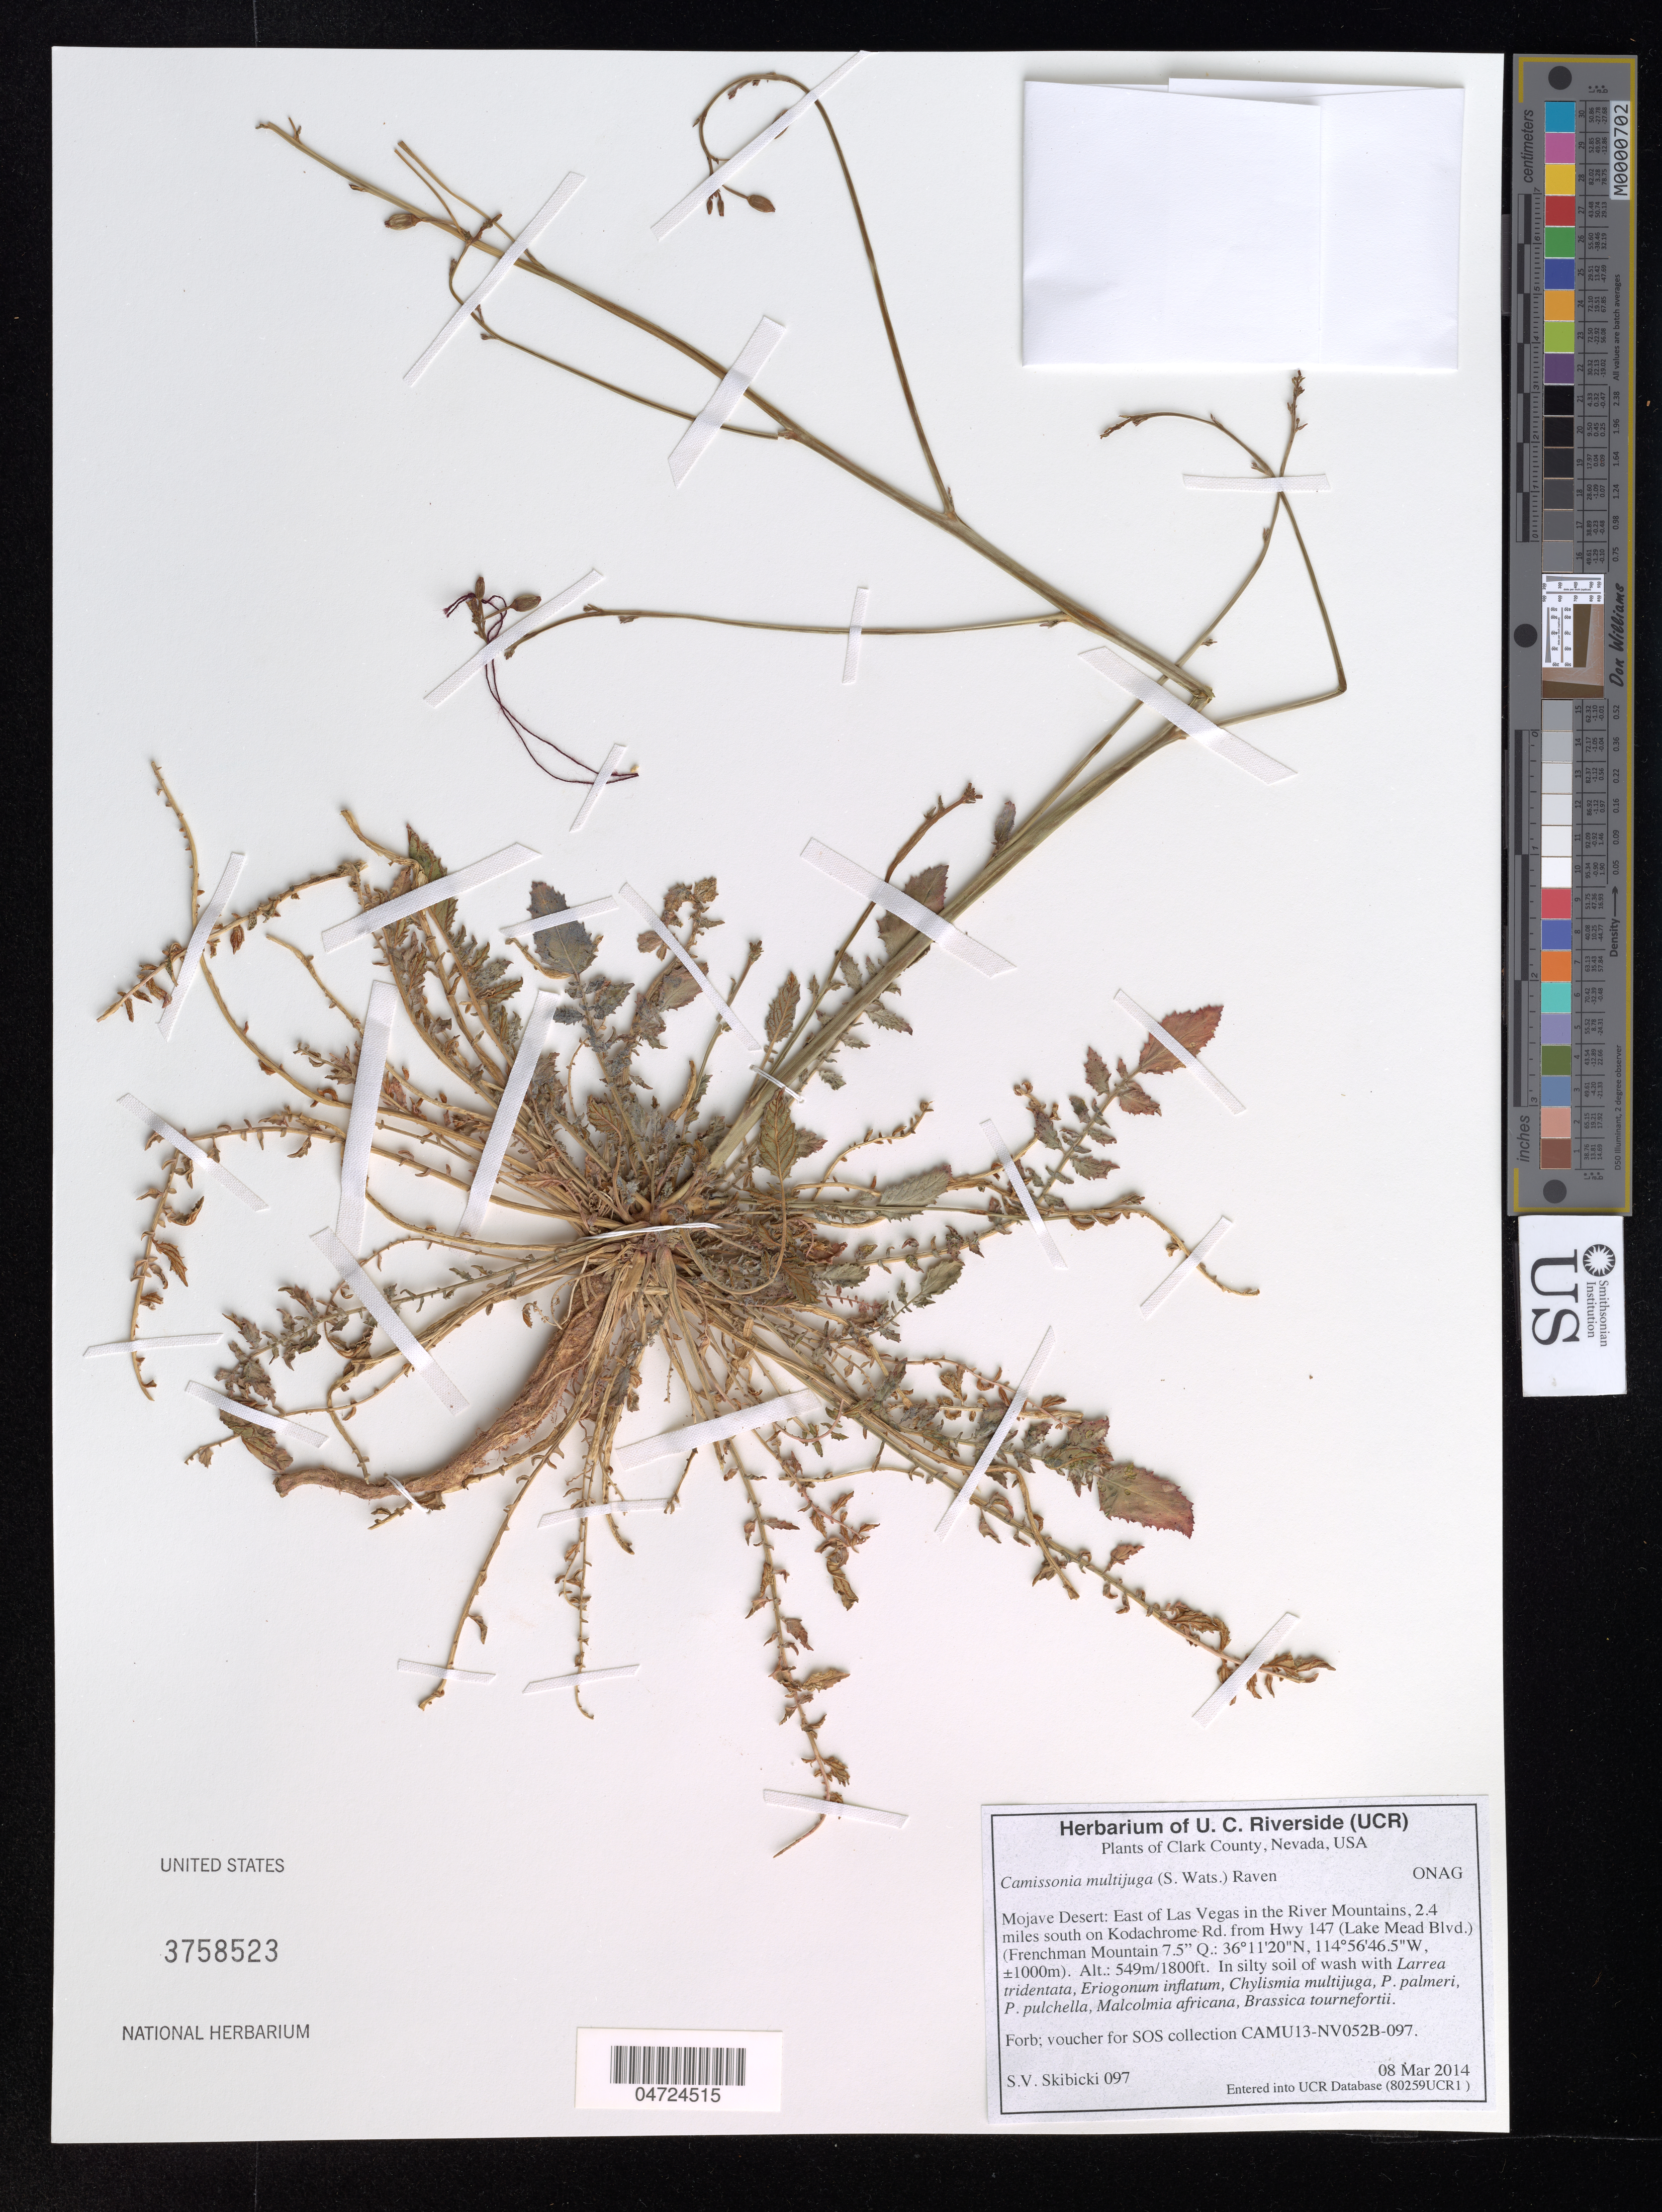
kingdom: Plantae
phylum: Tracheophyta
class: Magnoliopsida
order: Myrtales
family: Onagraceae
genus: Camissonia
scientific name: Camissonia multijuga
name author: (S. Watson) P.H. Raven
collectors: S. Skibicki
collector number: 097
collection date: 2014-03-08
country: United States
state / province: Nevada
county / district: Clark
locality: Clark County. Mojave Desert: East of Las Vegas in the River Mountains, 2.4 miles south on Kodachrome Rd. from Hwy 147 (Lake Mead Blvd.) (Frenchman Mountain 7.5" Q.)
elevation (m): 549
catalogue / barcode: US 3758523